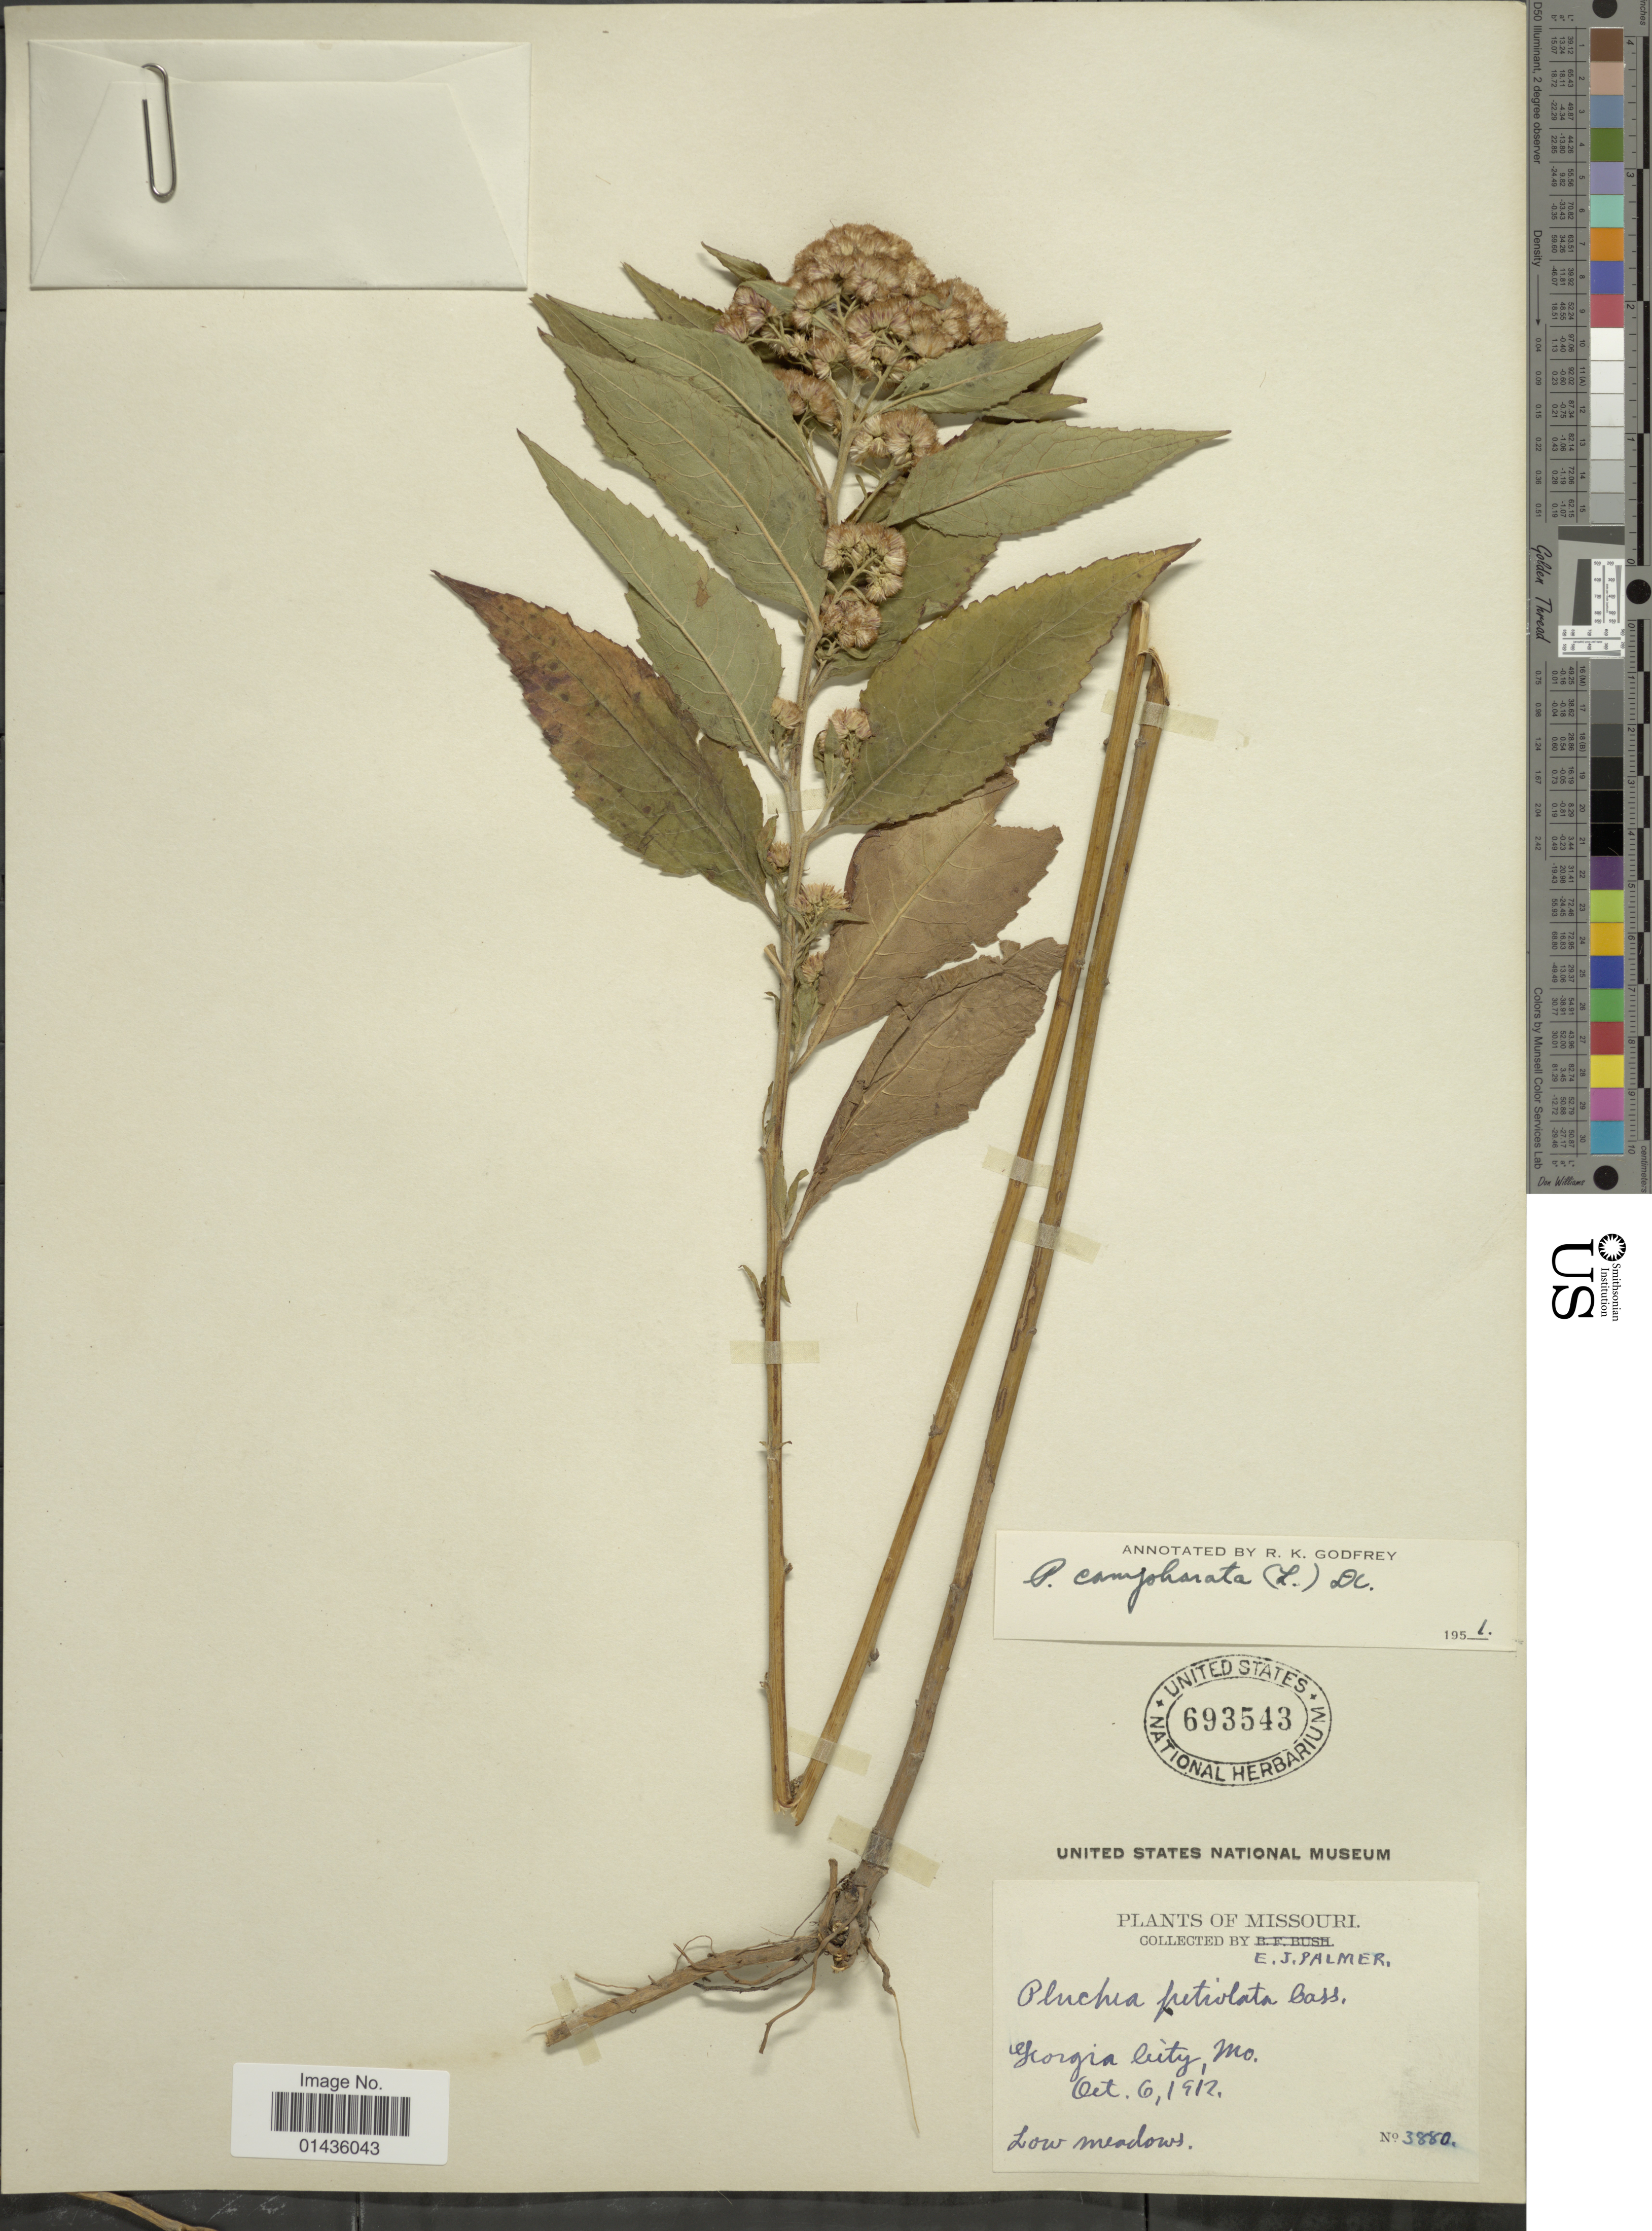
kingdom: Plantae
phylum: Tracheophyta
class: Magnoliopsida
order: Asterales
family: Asteraceae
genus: Pluchea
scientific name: Pluchea camphorata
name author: (L.) DC.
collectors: E. J. Palmer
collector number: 3880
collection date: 1912-12-06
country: United States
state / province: Missouri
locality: Georgia City, Mo.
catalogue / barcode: US 693543